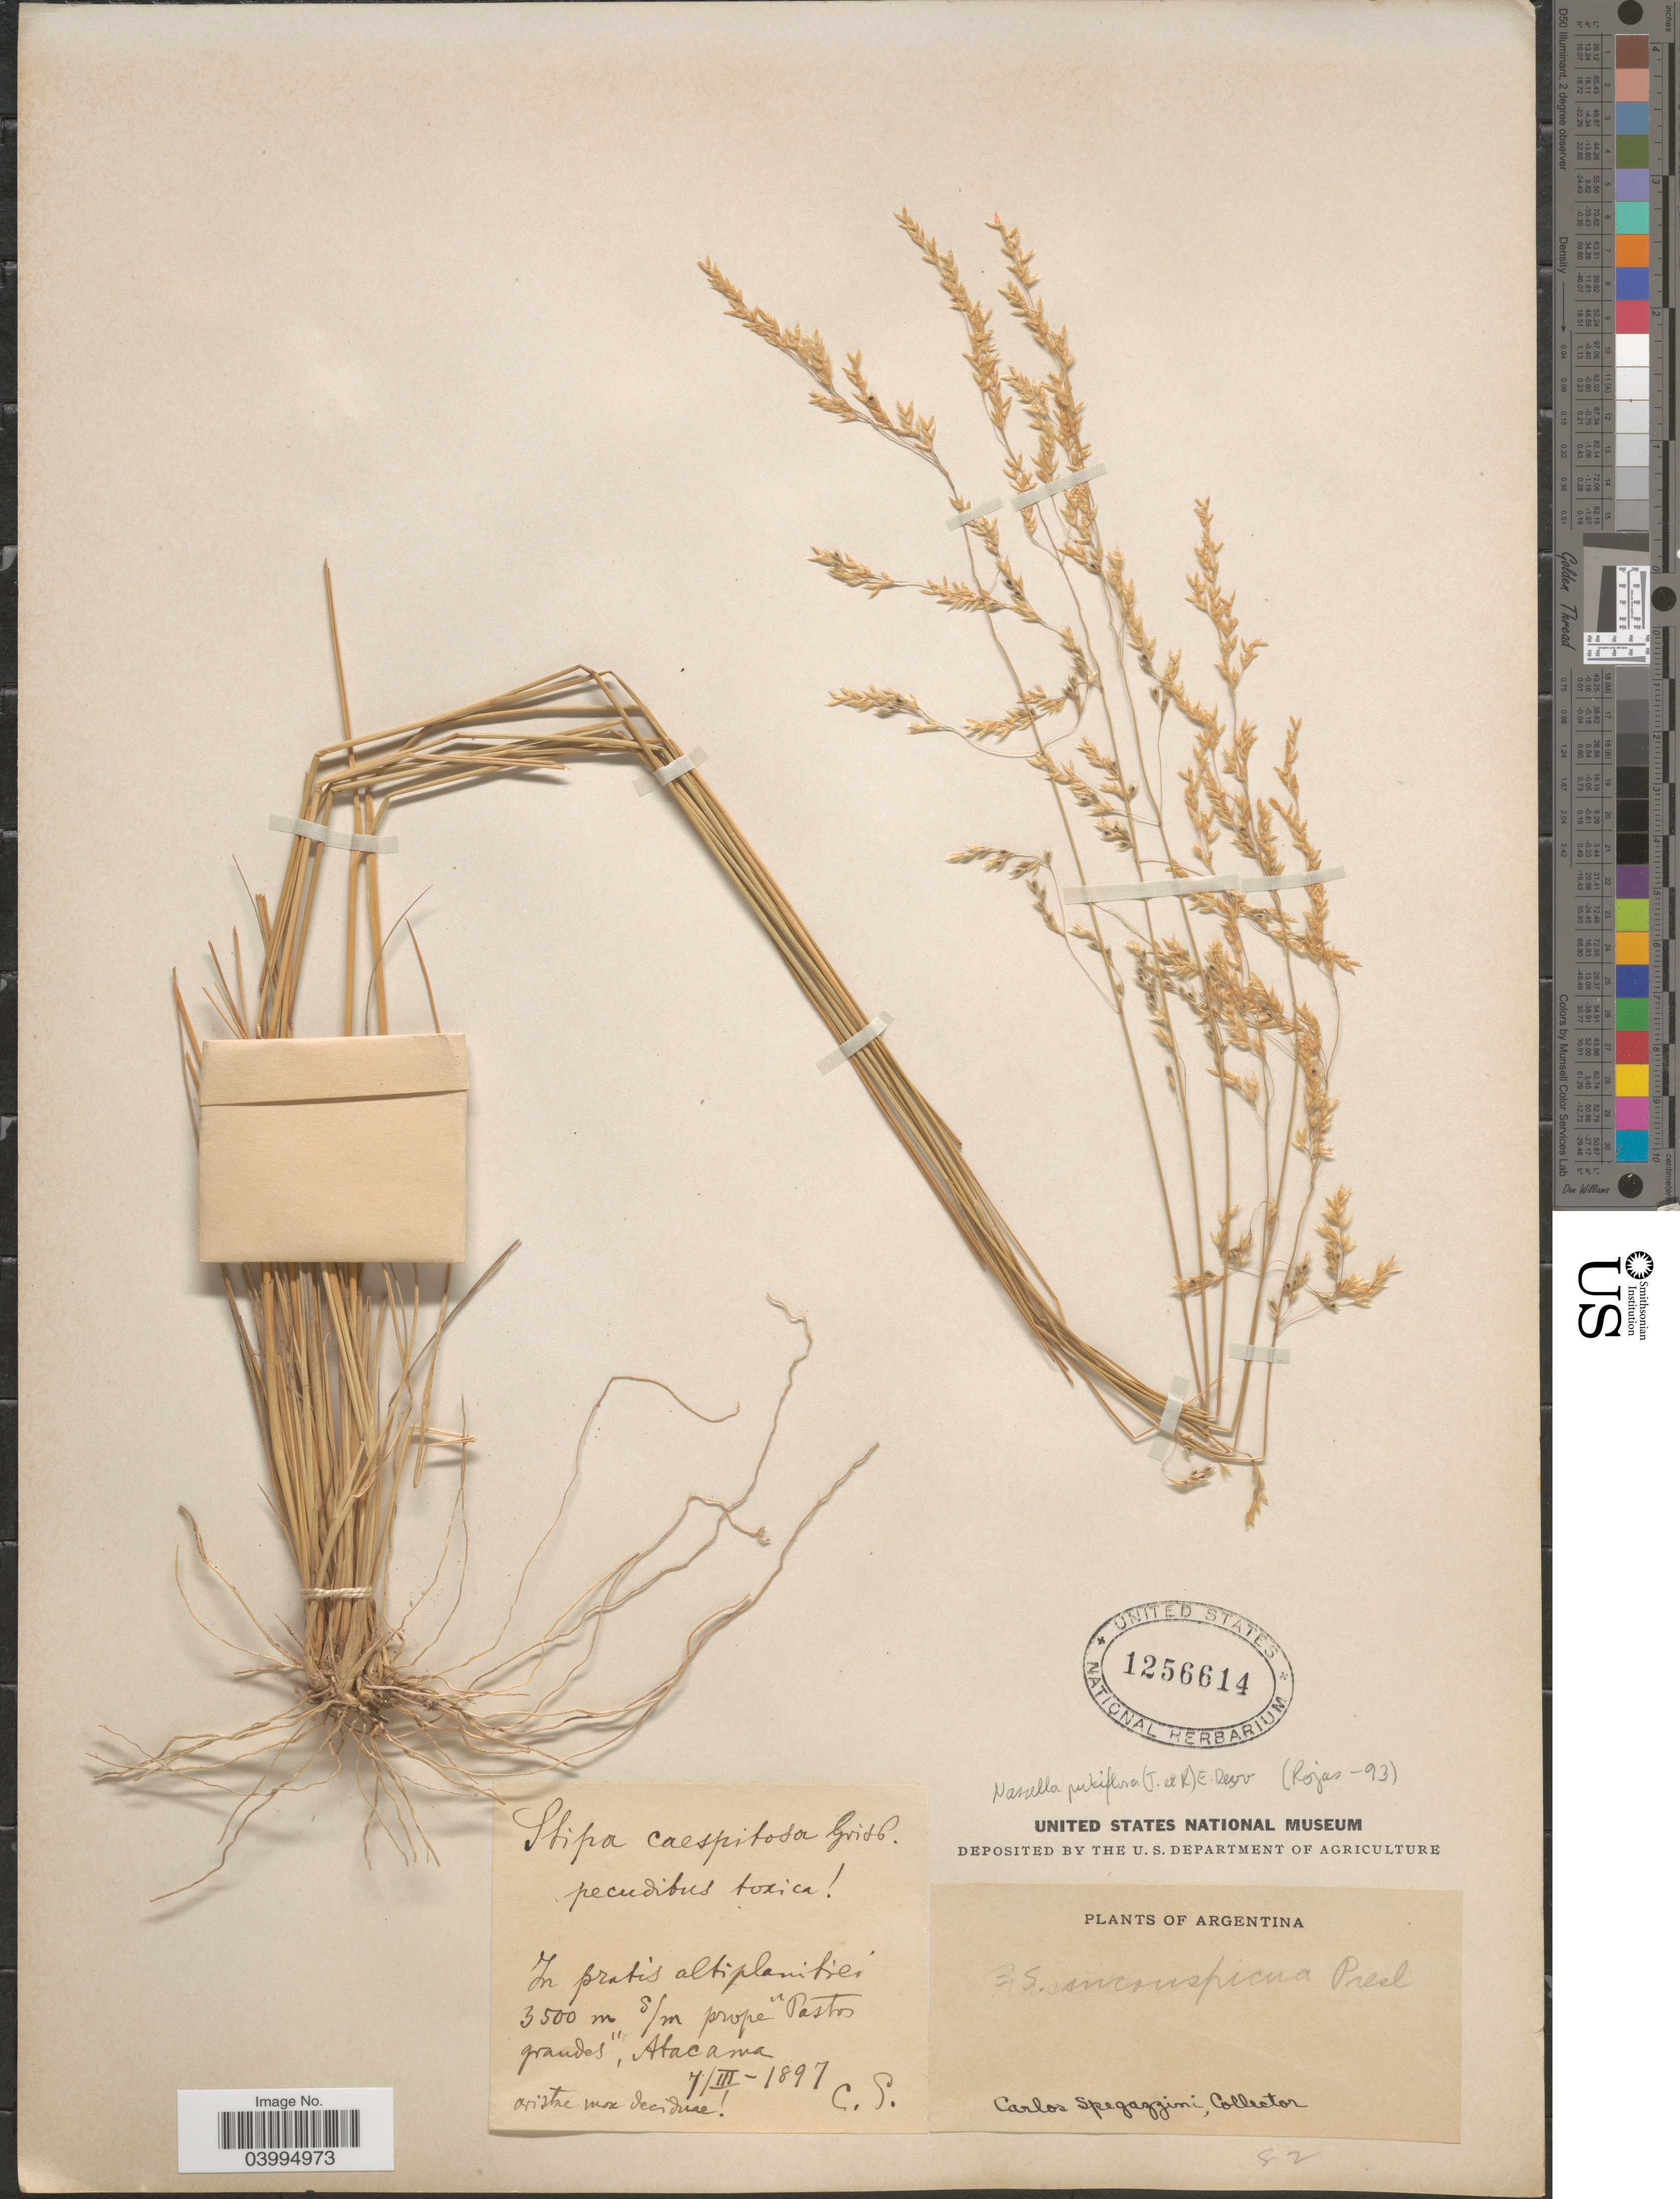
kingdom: Plantae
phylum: Tracheophyta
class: Liliopsida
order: Poales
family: Poaceae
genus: Stipa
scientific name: Stipa sp.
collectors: C. L. Spegazzini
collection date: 1897-03-07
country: Argentina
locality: In pratis altiplanitiei s/m prope "Pastos grande", Atacama.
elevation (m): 3500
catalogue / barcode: US 1256614